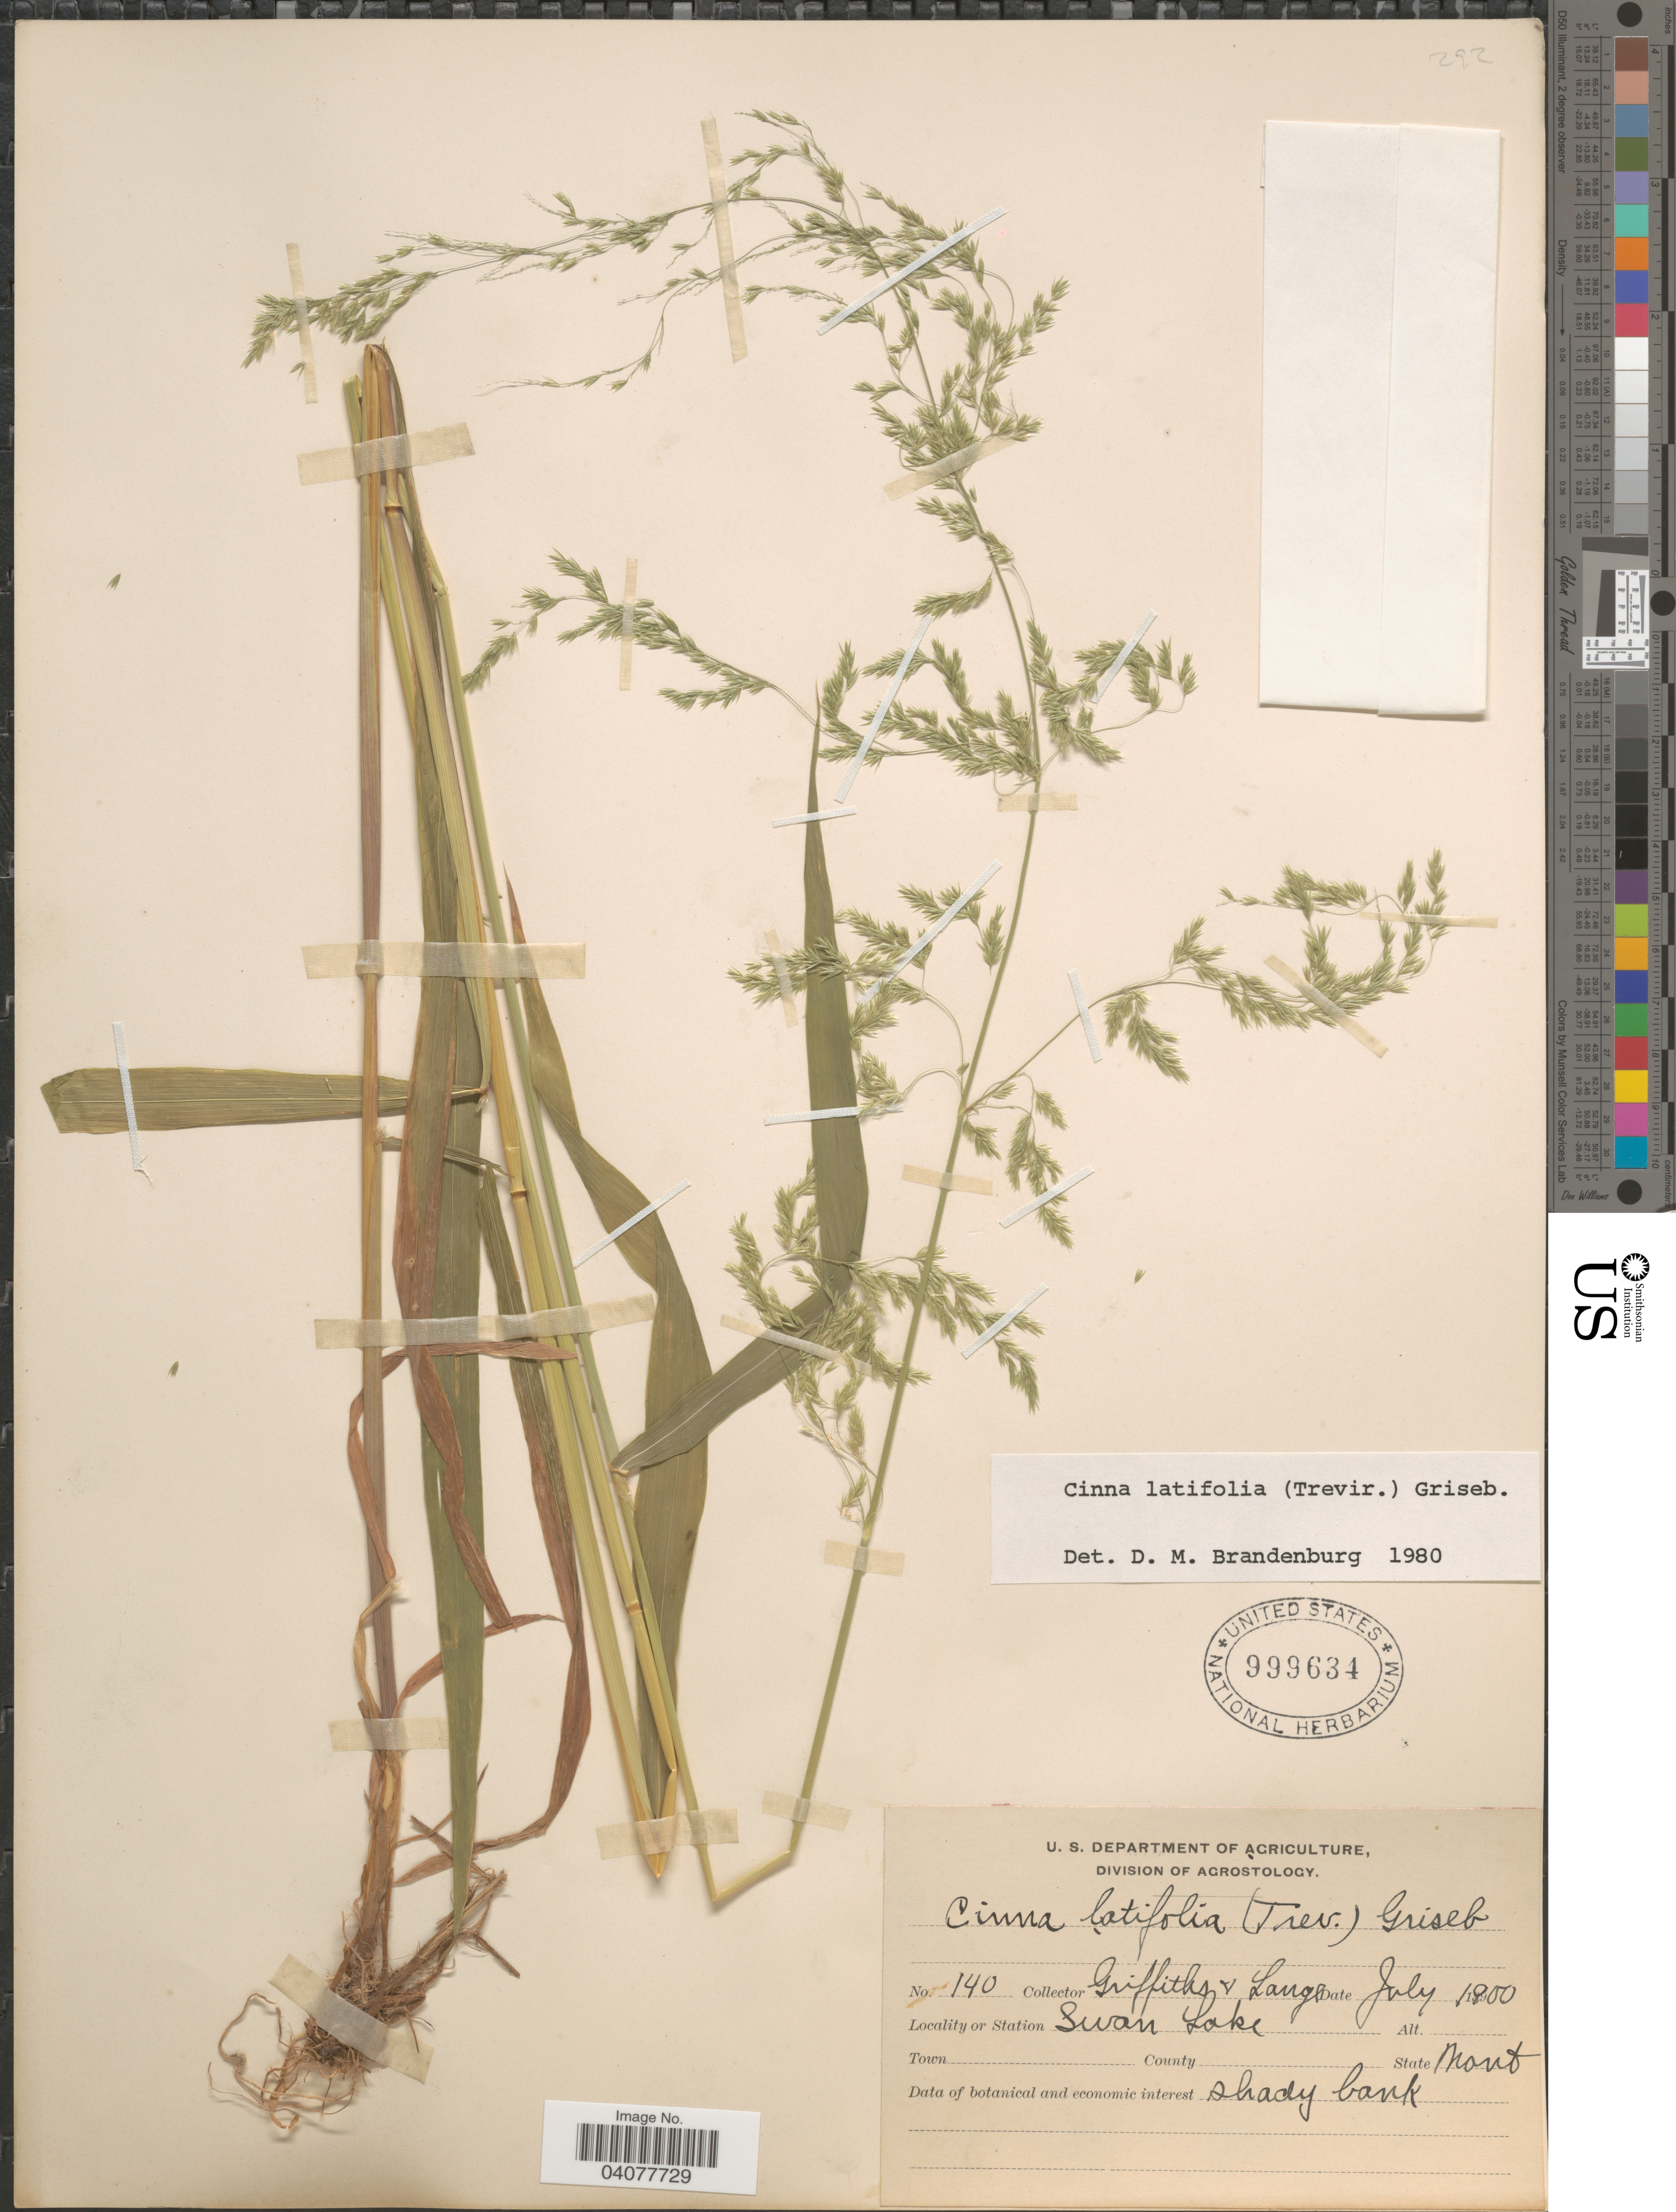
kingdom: Plantae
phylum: Tracheophyta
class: Liliopsida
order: Poales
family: Poaceae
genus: Cinna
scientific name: Cinna latifolia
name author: (Trevir. ex Goeppert) Griseb.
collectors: -- Griffiths & -- Lange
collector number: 140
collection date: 1900-07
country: United States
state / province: Montana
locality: Swan Lake.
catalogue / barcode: US 999634